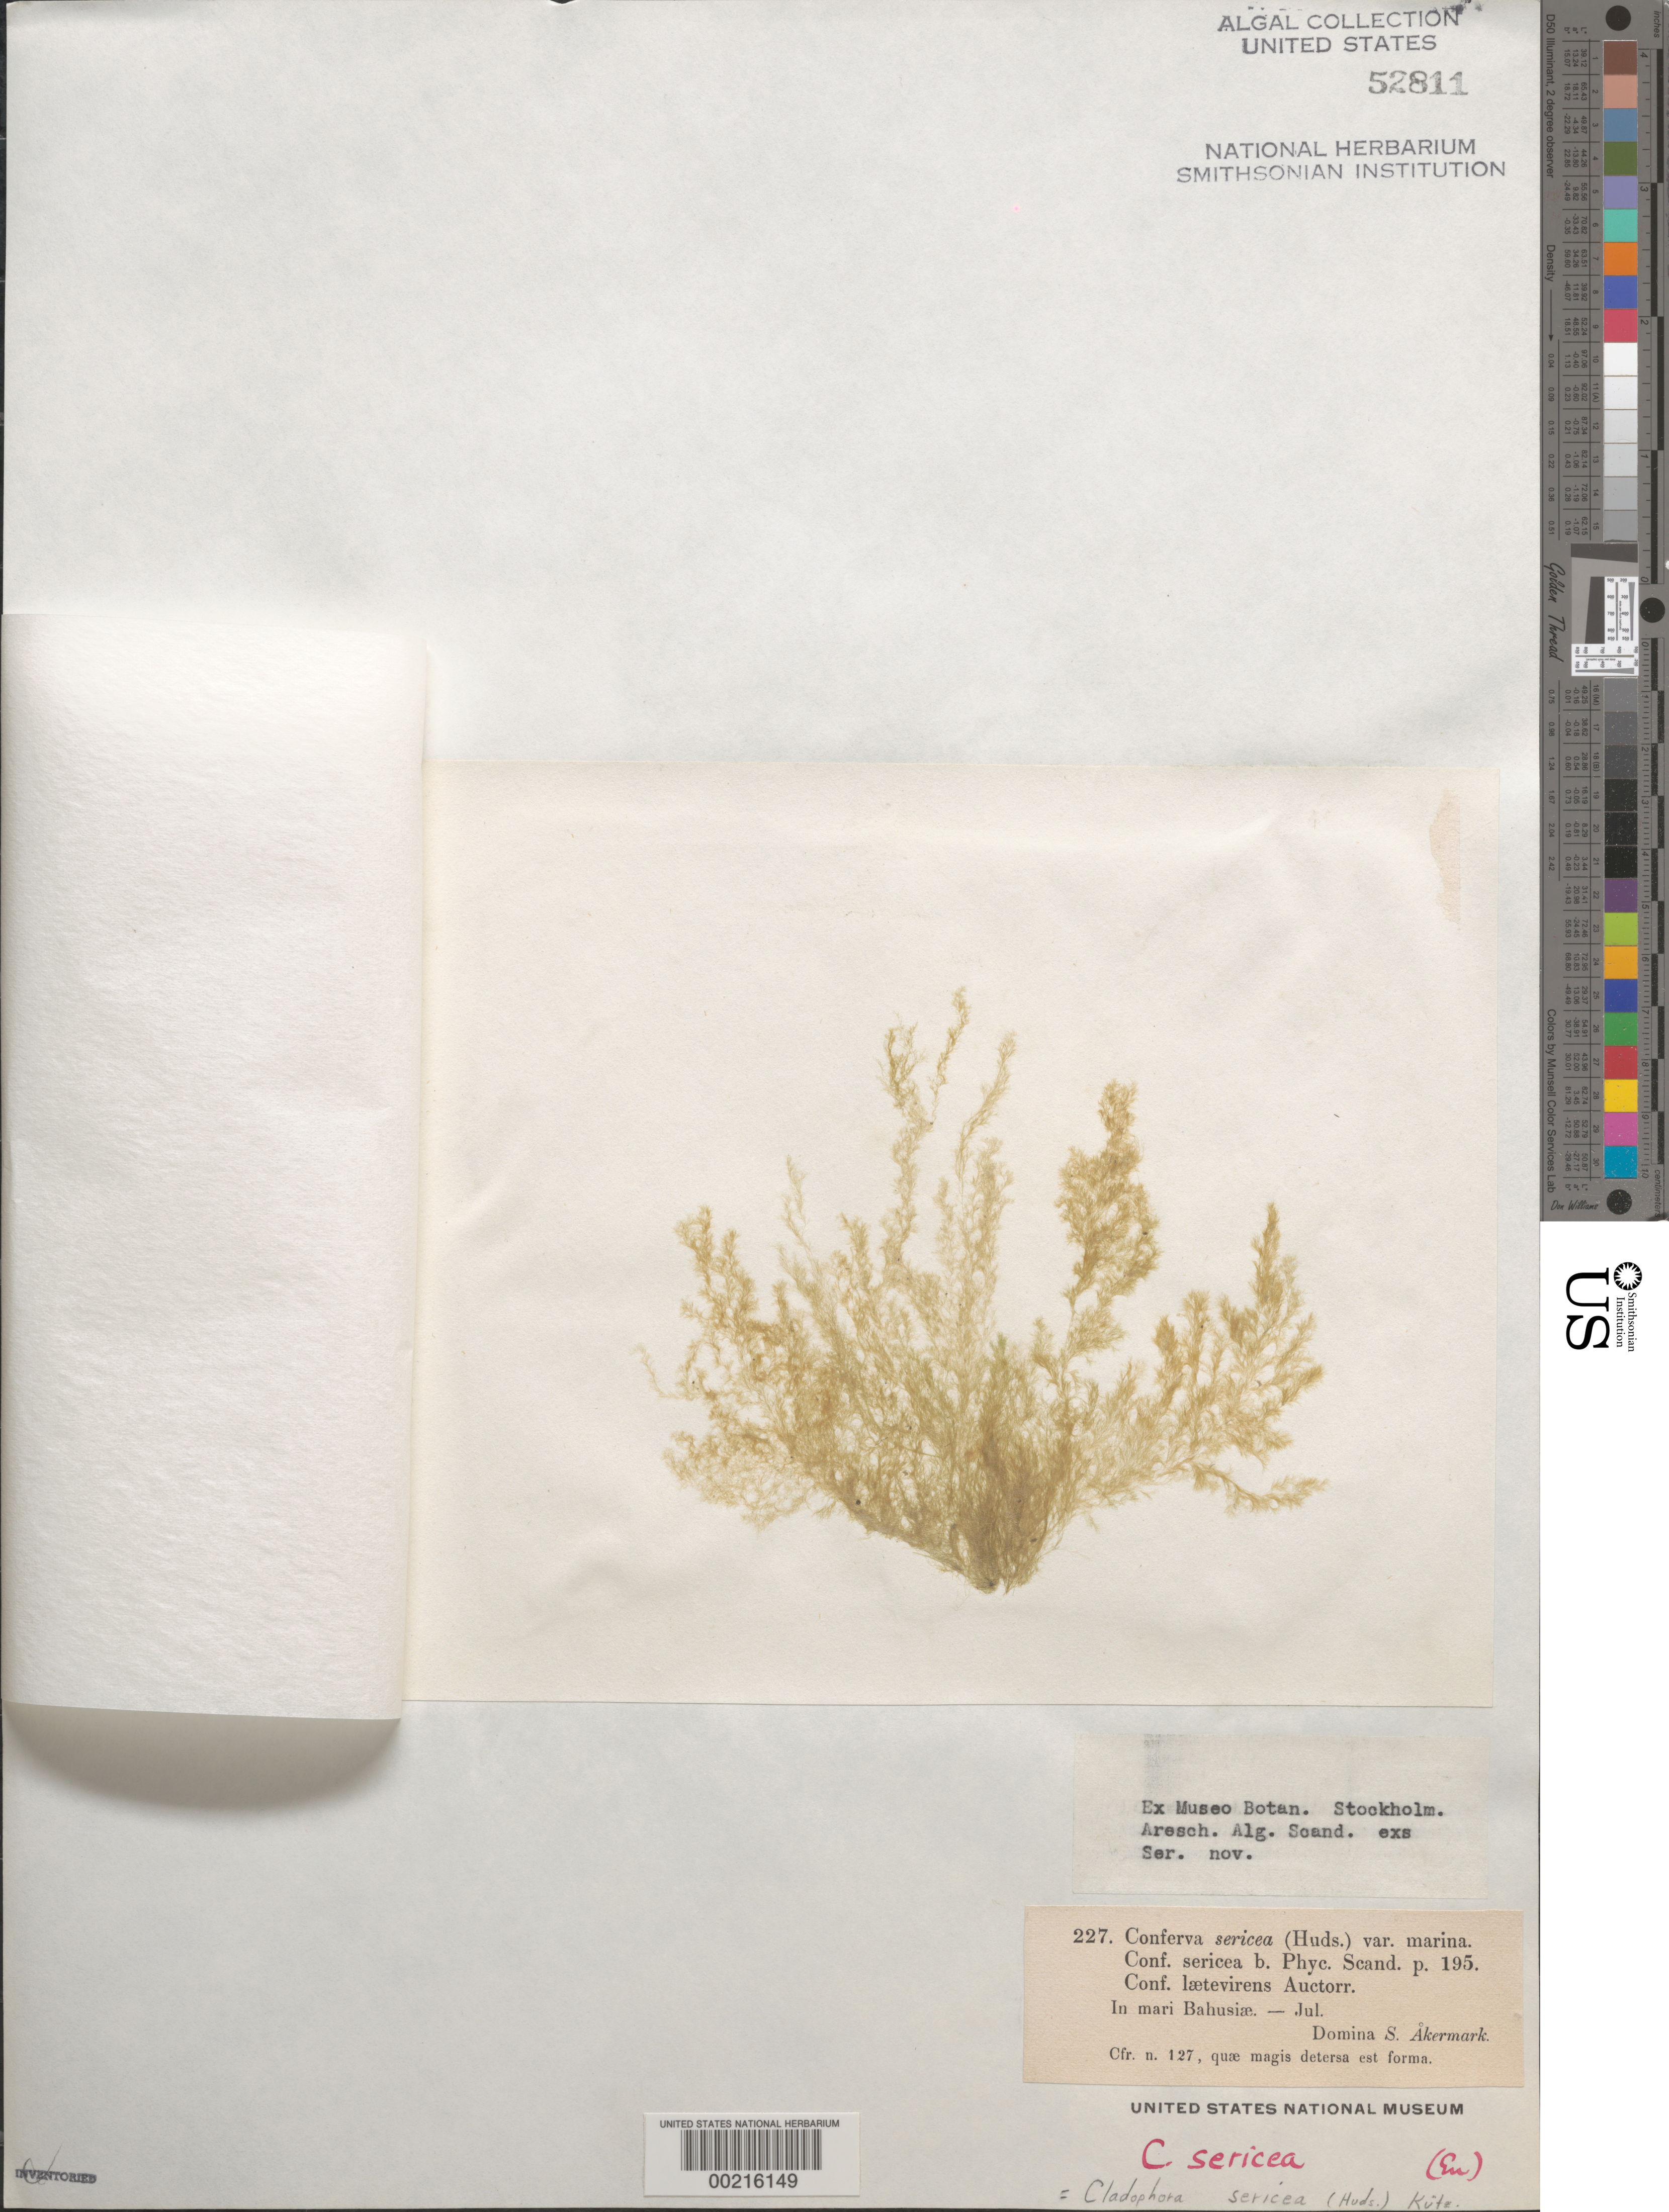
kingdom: Plantae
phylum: Chlorophyta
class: Ulvophyceae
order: Cladophorales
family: Cladophoraceae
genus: Cladophora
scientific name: Cladophora sericea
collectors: S. Akermark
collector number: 227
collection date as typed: Jul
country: Sweden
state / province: Västra Götaland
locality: Bohus bay (mari bahusia)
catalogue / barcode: US 52811